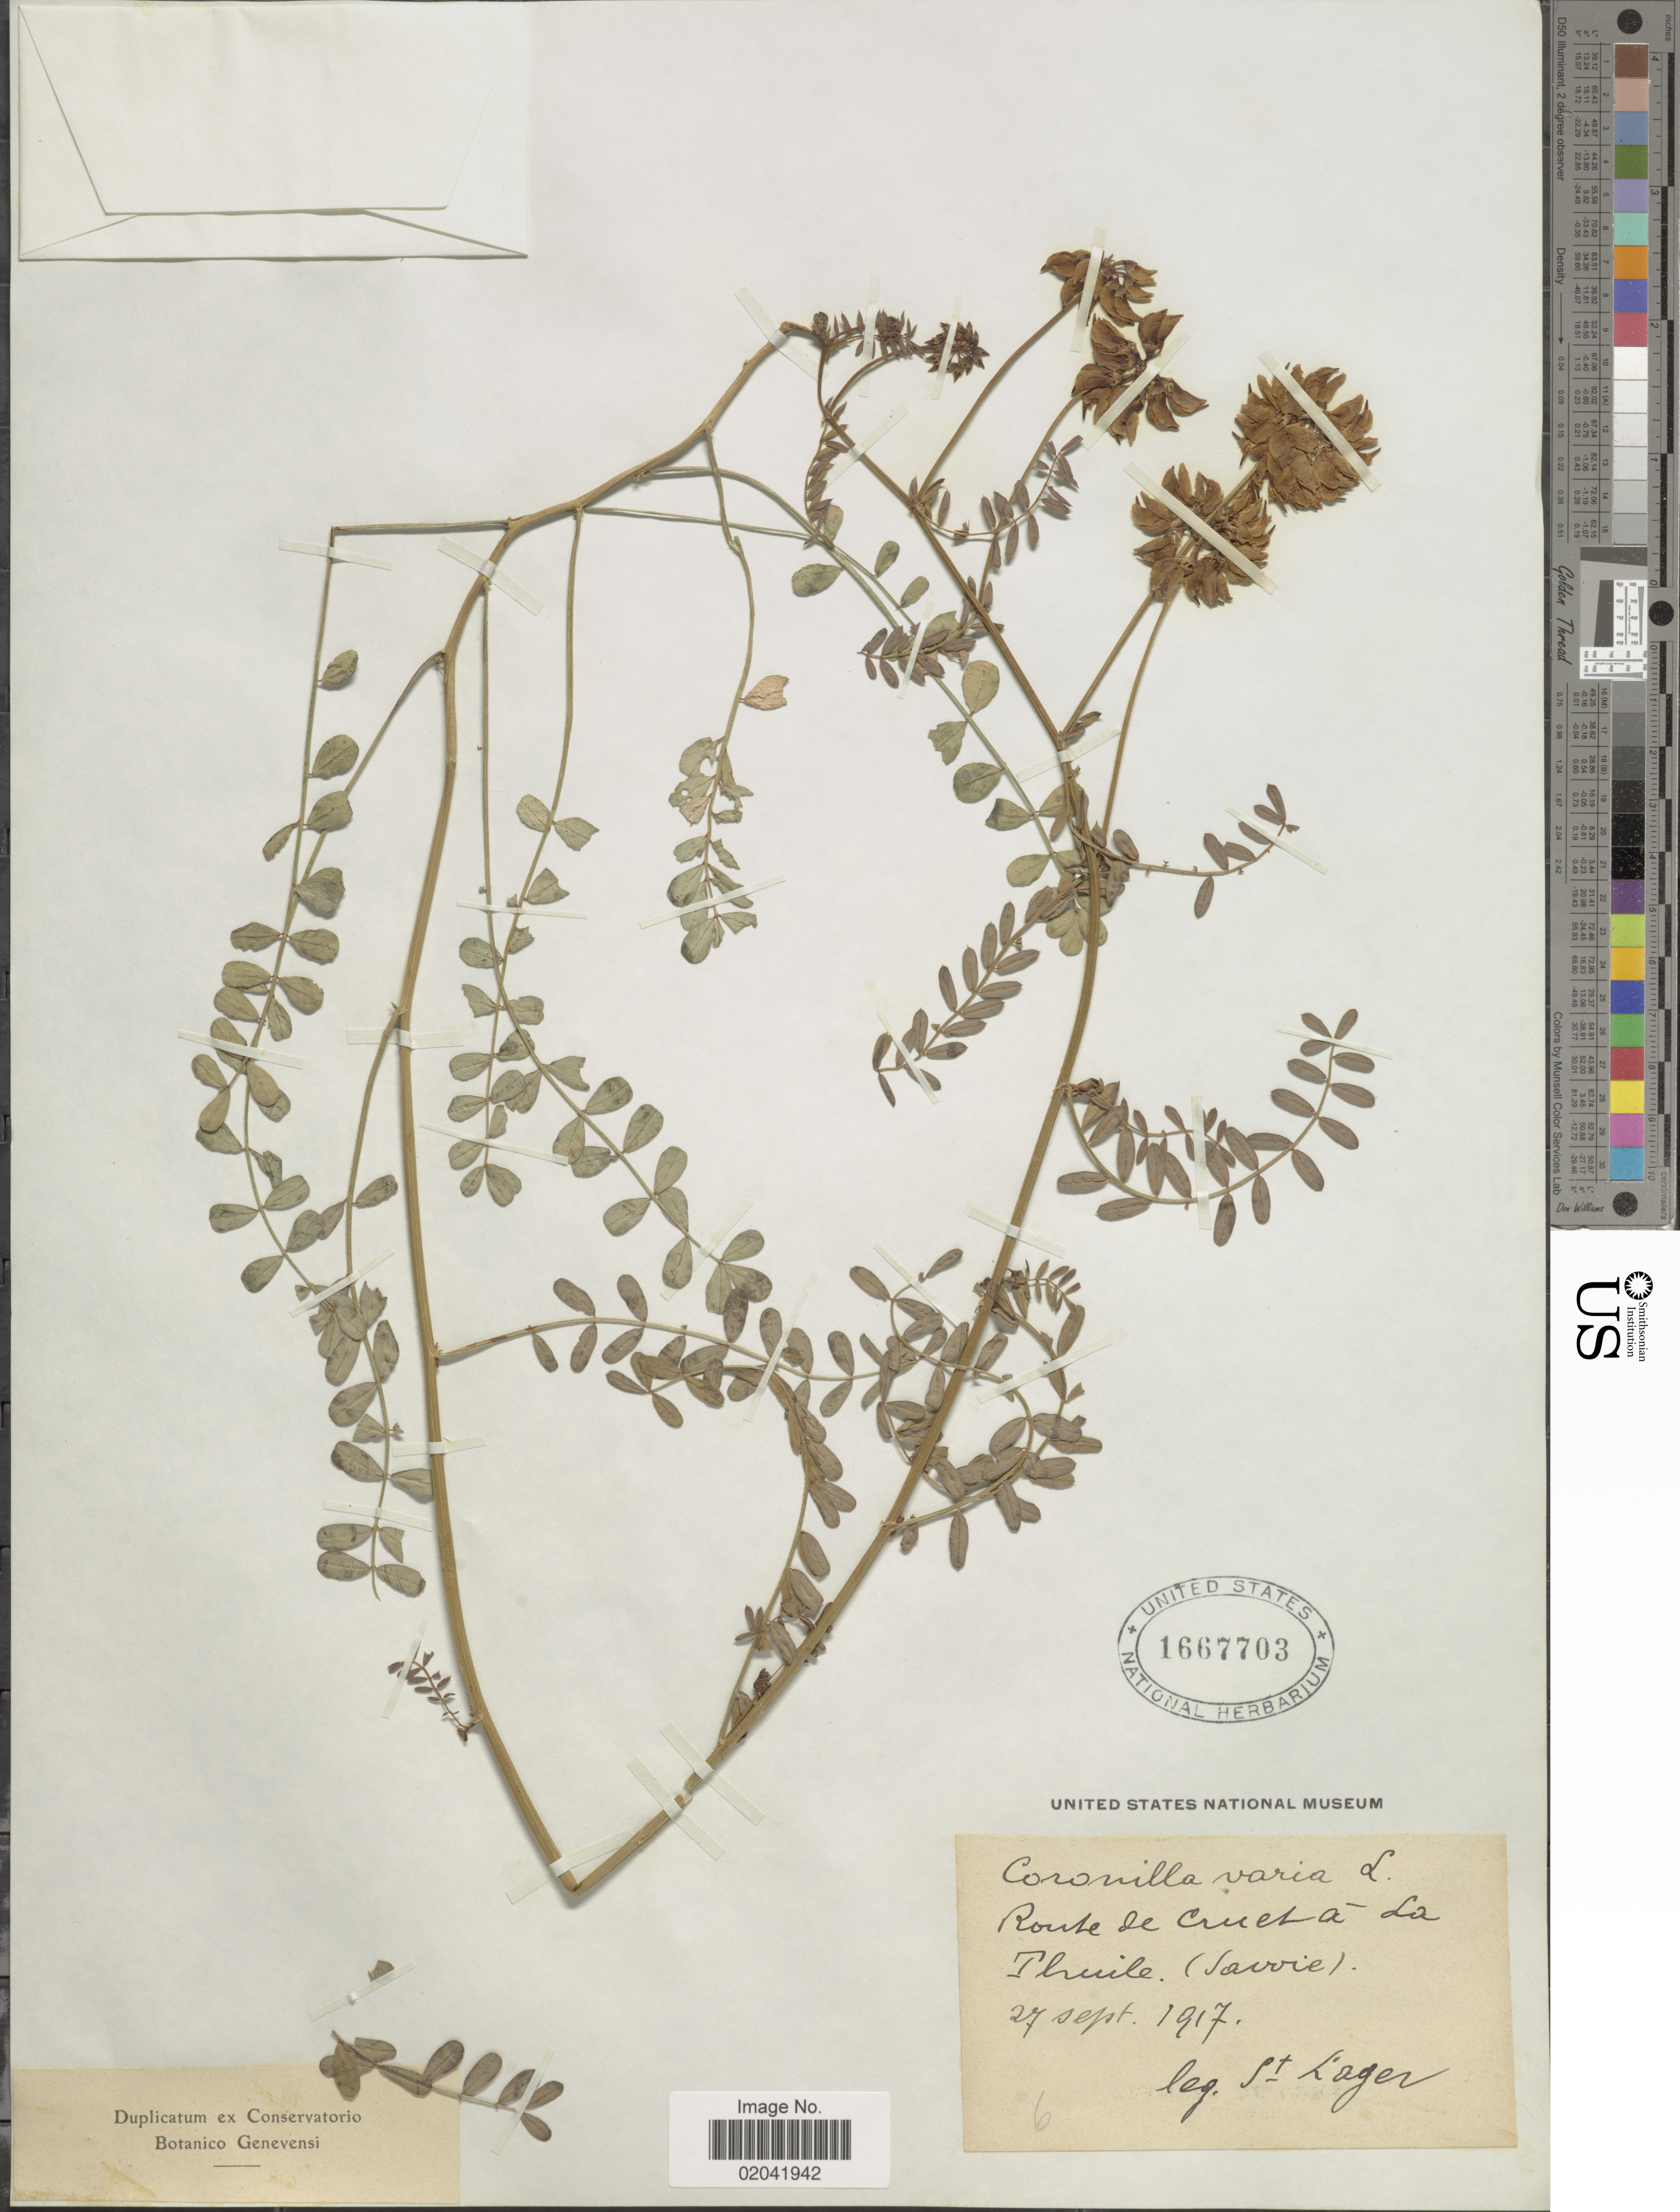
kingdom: Plantae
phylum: Tracheophyta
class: Magnoliopsida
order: Fabales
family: Fabaceae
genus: Coronilla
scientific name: Coronilla varia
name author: L.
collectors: -. St. Lager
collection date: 1917-09-27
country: France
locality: Route de Cruet á La Thuile (Savoie)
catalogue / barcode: US 1667703